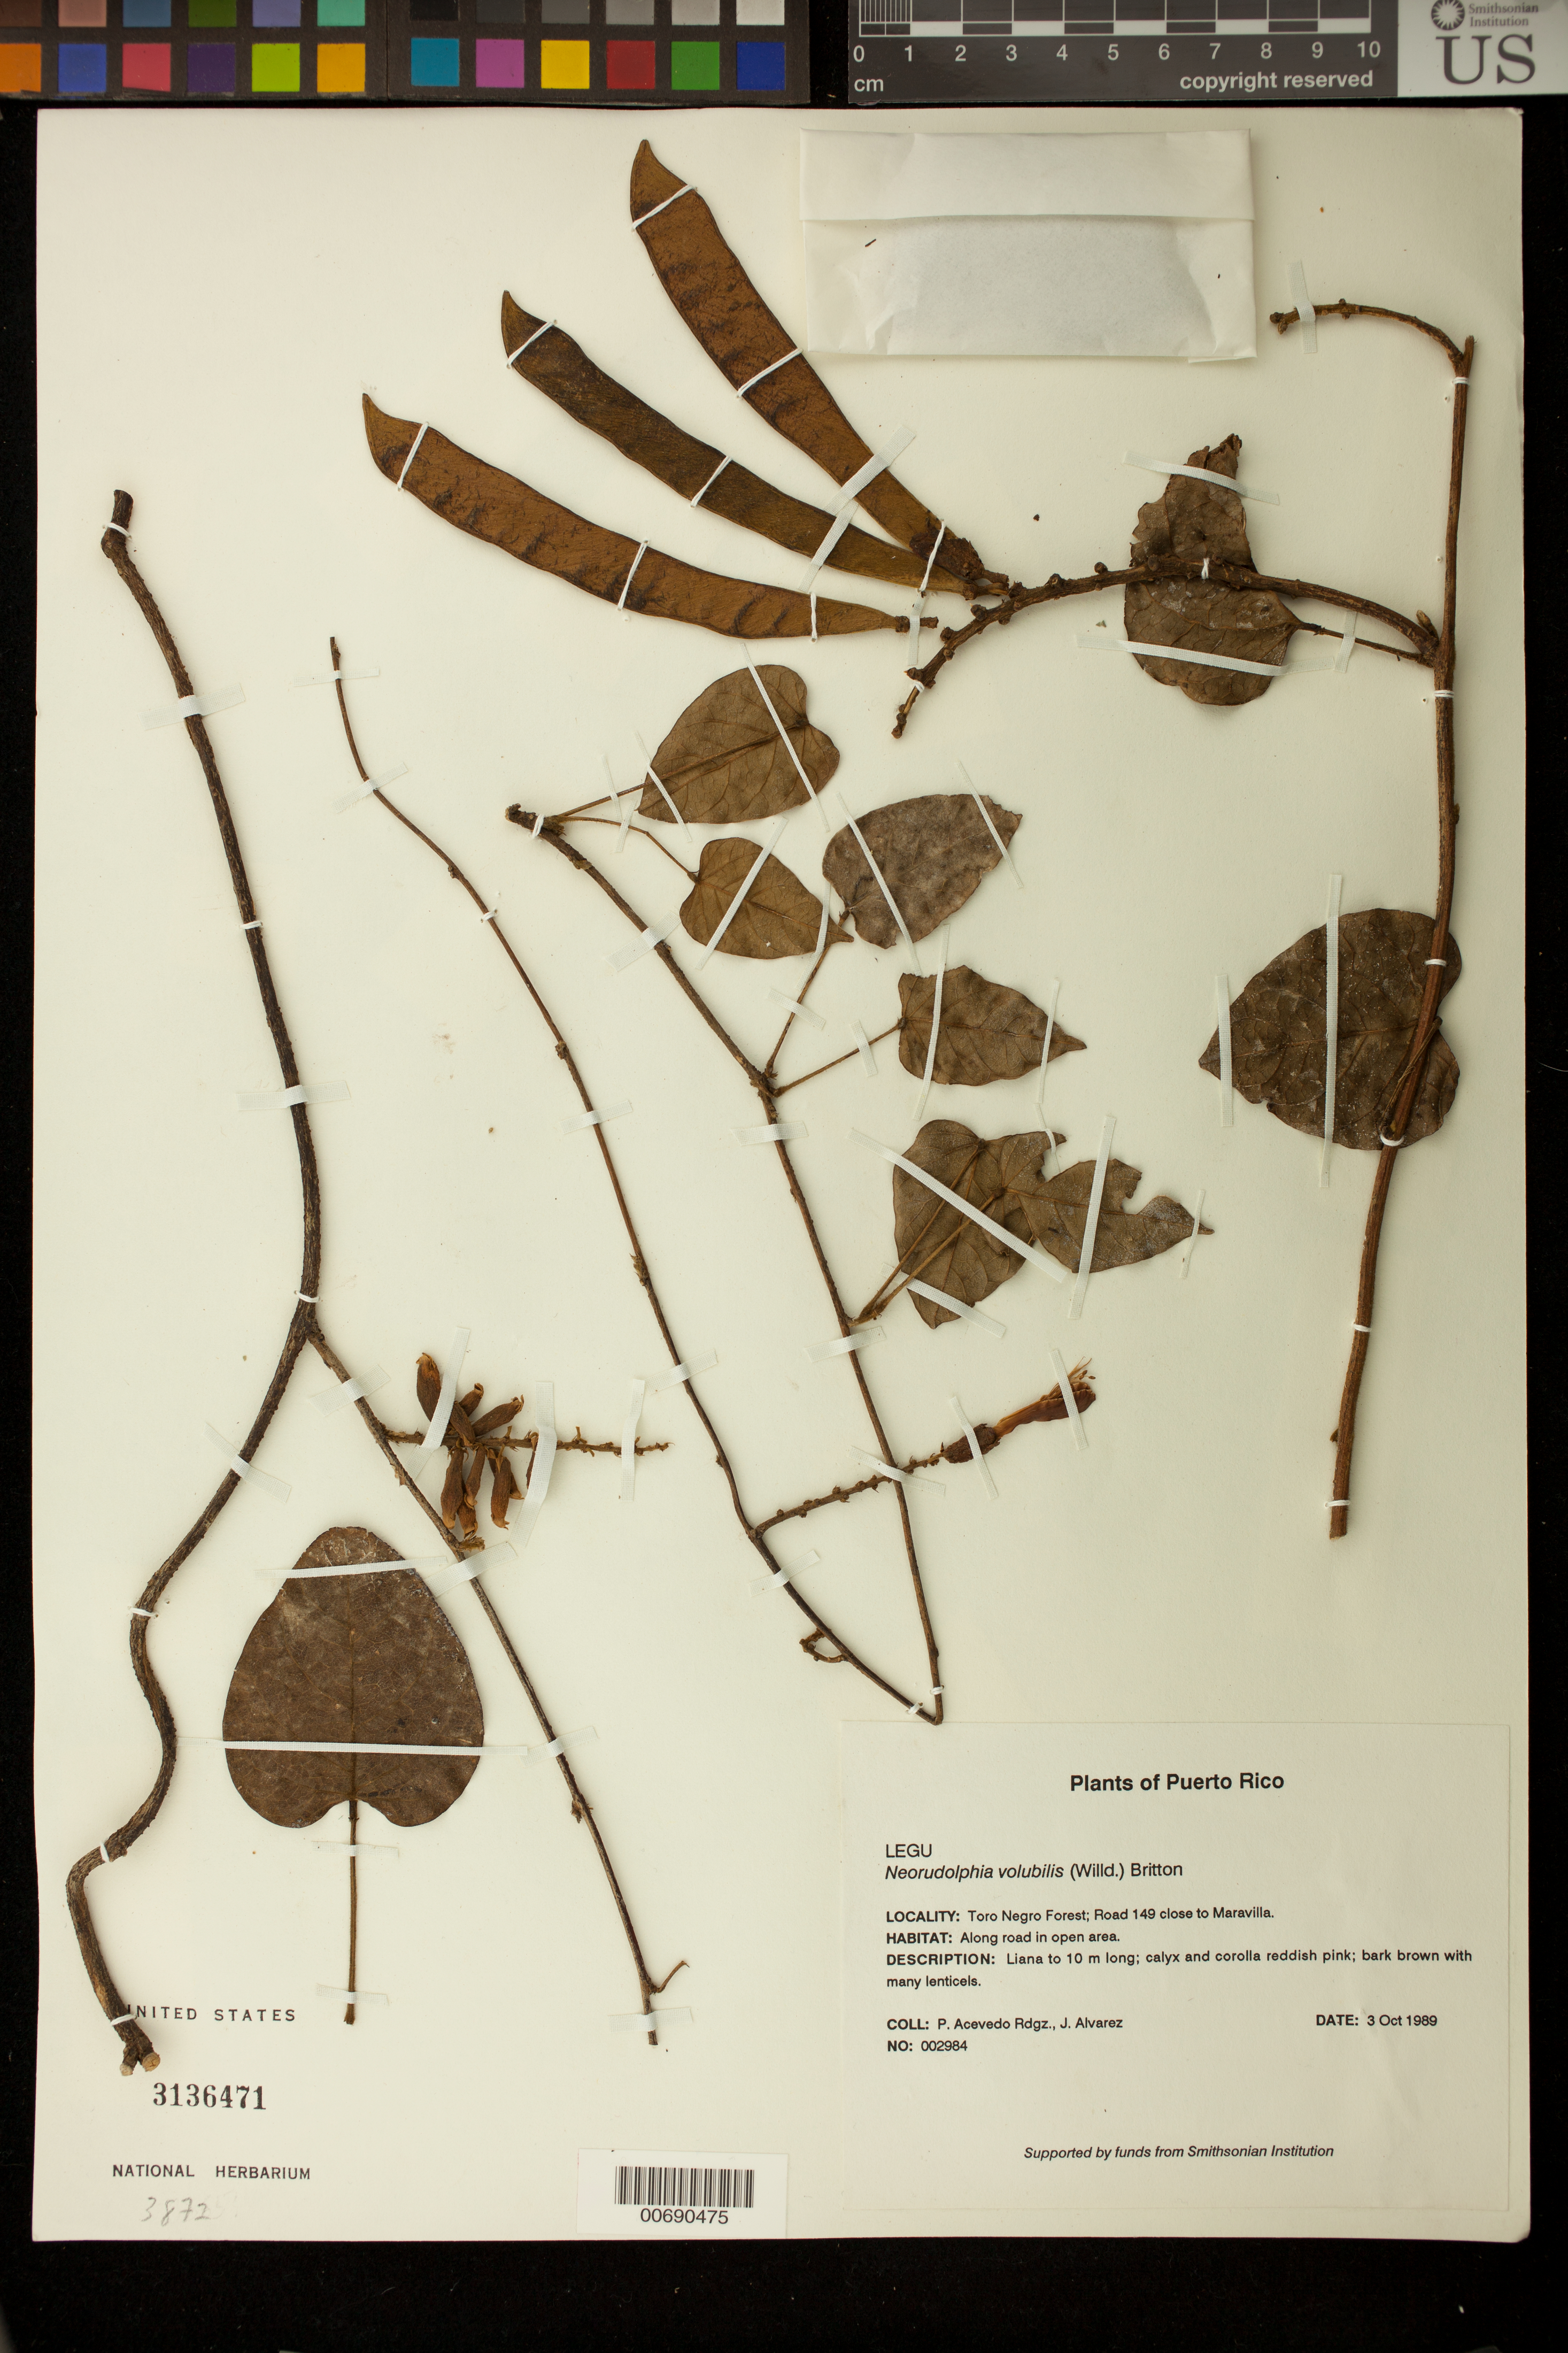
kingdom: Plantae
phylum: Tracheophyta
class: Magnoliopsida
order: Fabales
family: Fabaceae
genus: Rhodopis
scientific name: Rhodopis volubilis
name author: (Willd.) L.P. Queiroz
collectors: P. Acevedo-Rodr. & J. Alvarez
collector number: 2984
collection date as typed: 03 Oct 1989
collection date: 1989-10-03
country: Puerto Rico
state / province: Jayuya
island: Puerto Rico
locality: Jayuya; Toro Negro Forest, Road 143 at Recreation Area.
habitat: Along road in open area.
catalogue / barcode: US 3136471